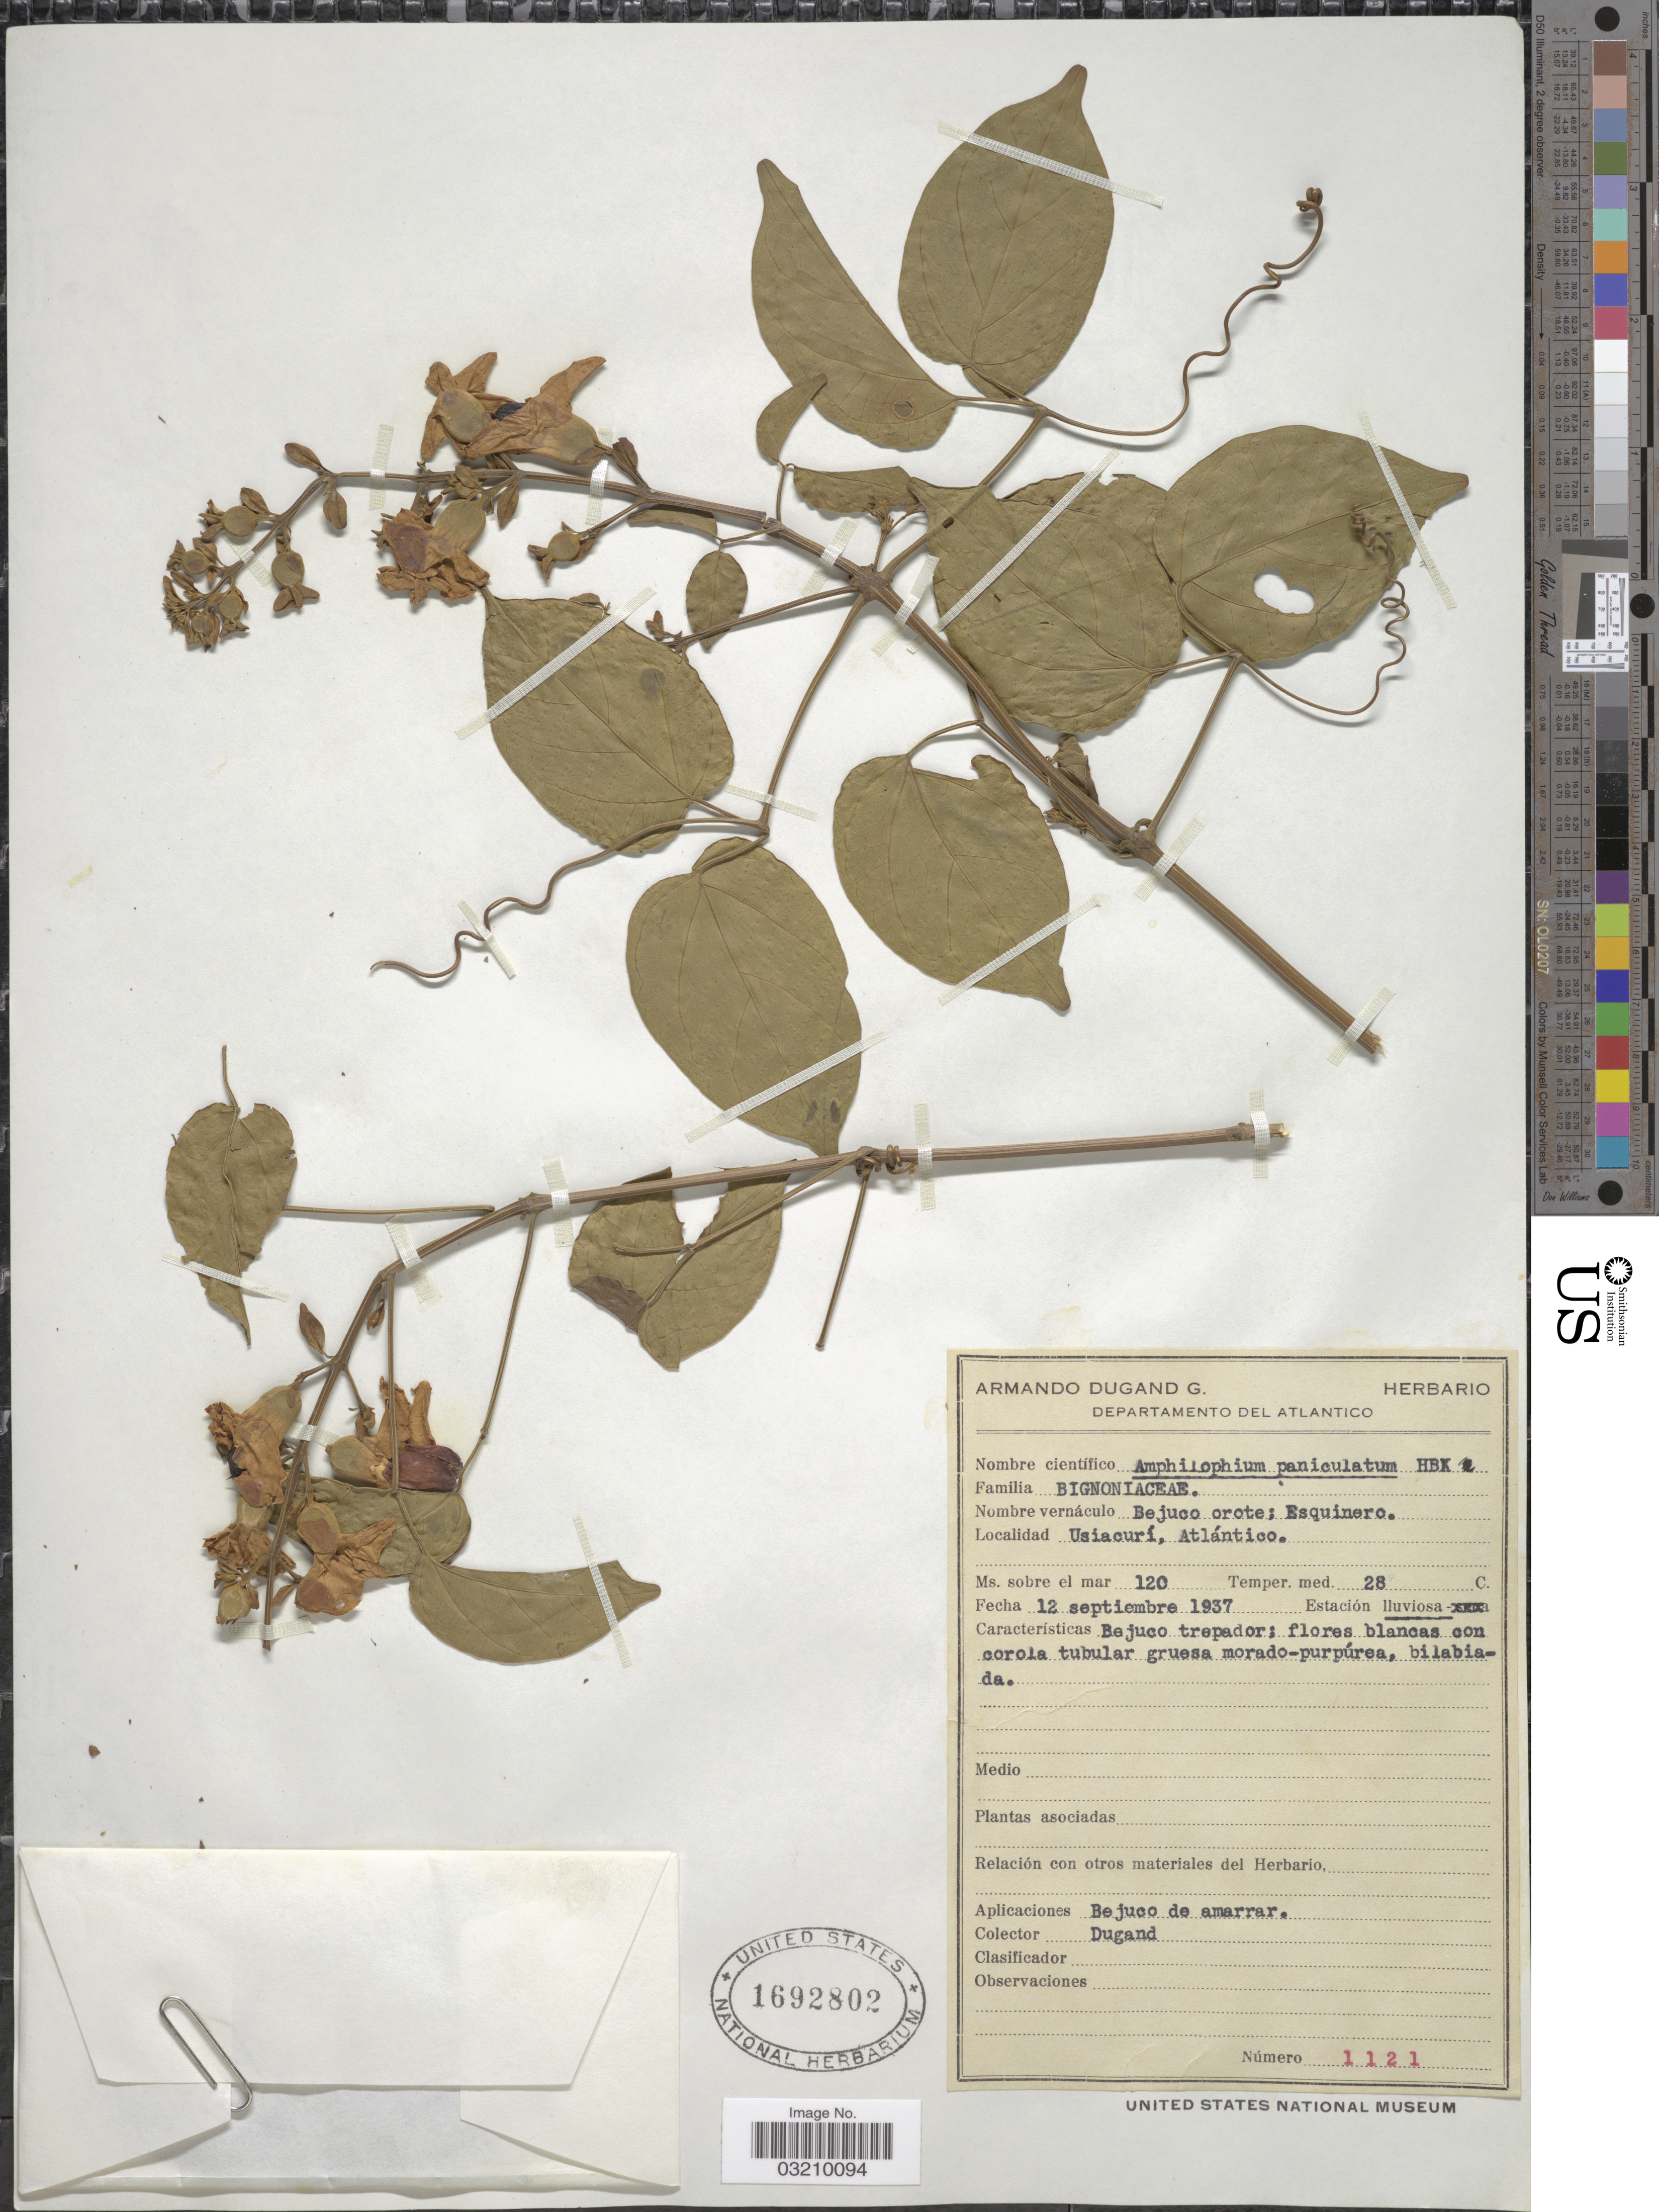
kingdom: Plantae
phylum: Tracheophyta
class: Magnoliopsida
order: Lamiales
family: Bignoniaceae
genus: Amphilophium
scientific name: Amphilophium paniculatum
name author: (L.) Kunth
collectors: A. Dugand G.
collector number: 1121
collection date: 1937-09-12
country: Colombia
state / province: Atlántico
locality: Departamento del Atlantico. Usiacurí, Atlántico.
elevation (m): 120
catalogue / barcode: US 1692802